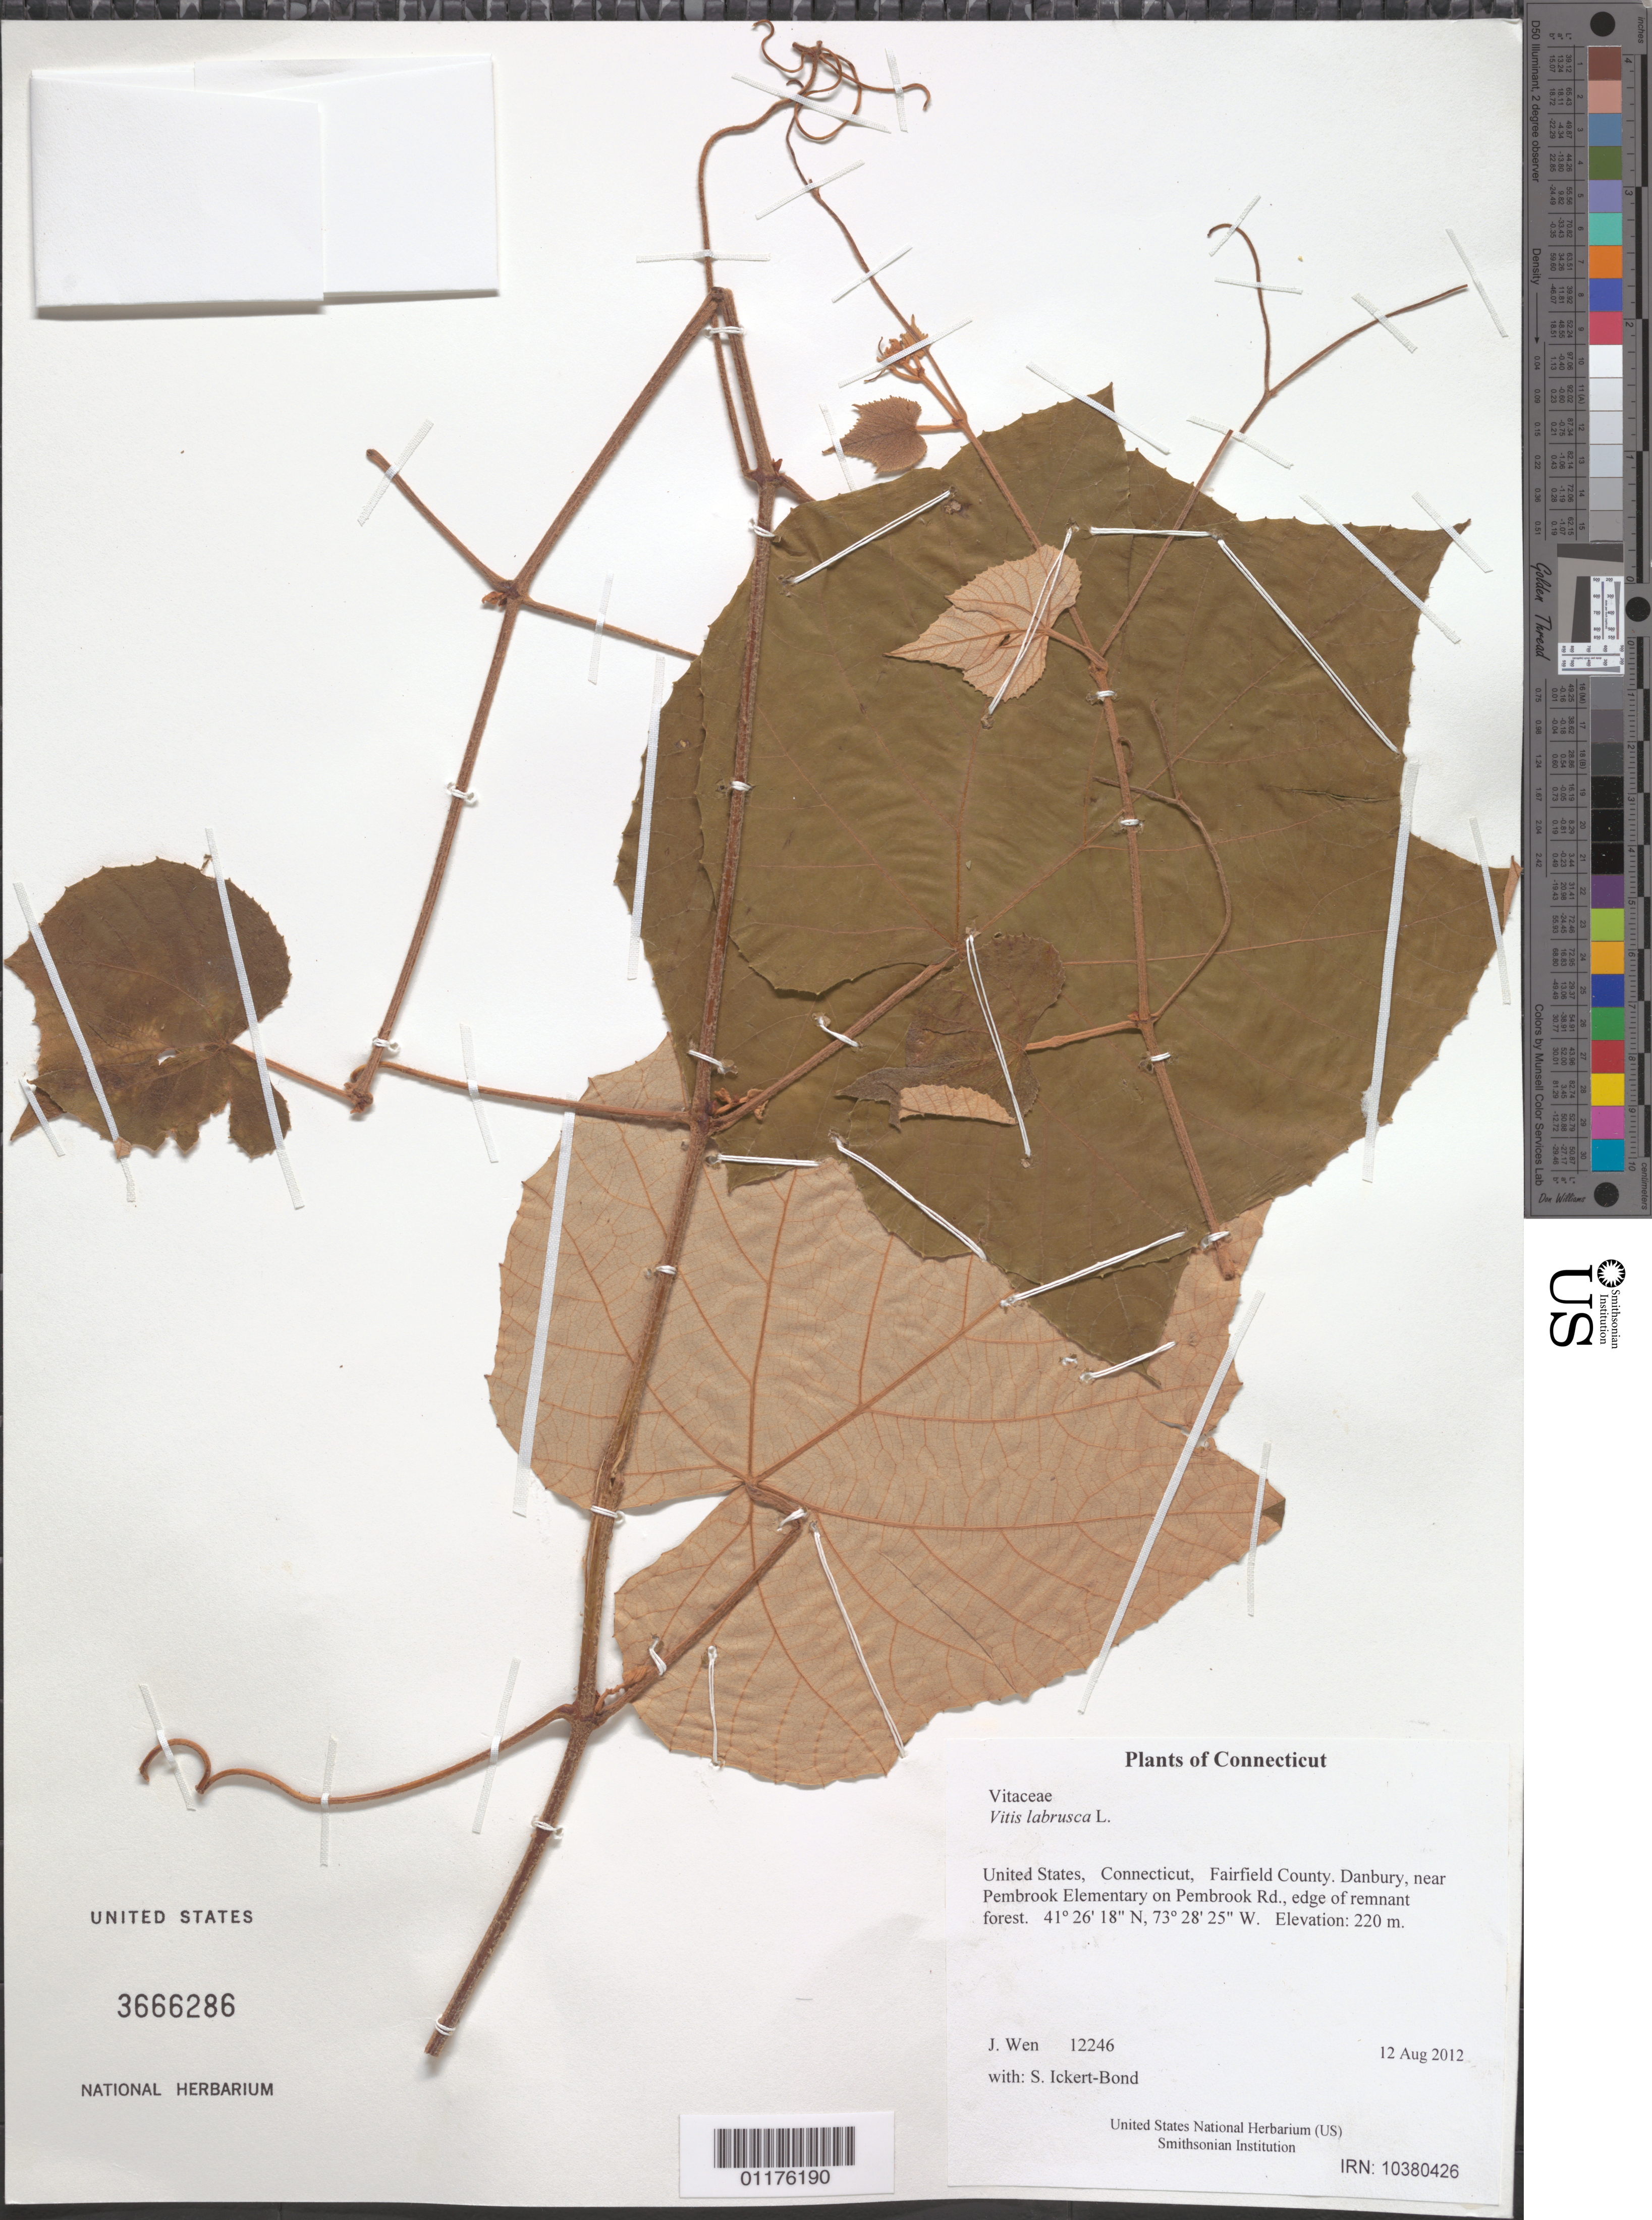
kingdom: Plantae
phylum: Tracheophyta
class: Magnoliopsida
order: Vitales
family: Vitaceae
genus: Vitis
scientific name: Vitis labrusca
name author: L.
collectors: J. Wen & S. Ickert-Bond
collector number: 12246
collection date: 2012-08-12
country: United States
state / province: Connecticut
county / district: Fairfield County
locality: Danbury, near Pembrook Elementary on Pembrook Rd., edge of remnant forest.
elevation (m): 220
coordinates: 41 26.302 N, 73 28.410 W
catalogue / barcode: US 3666286